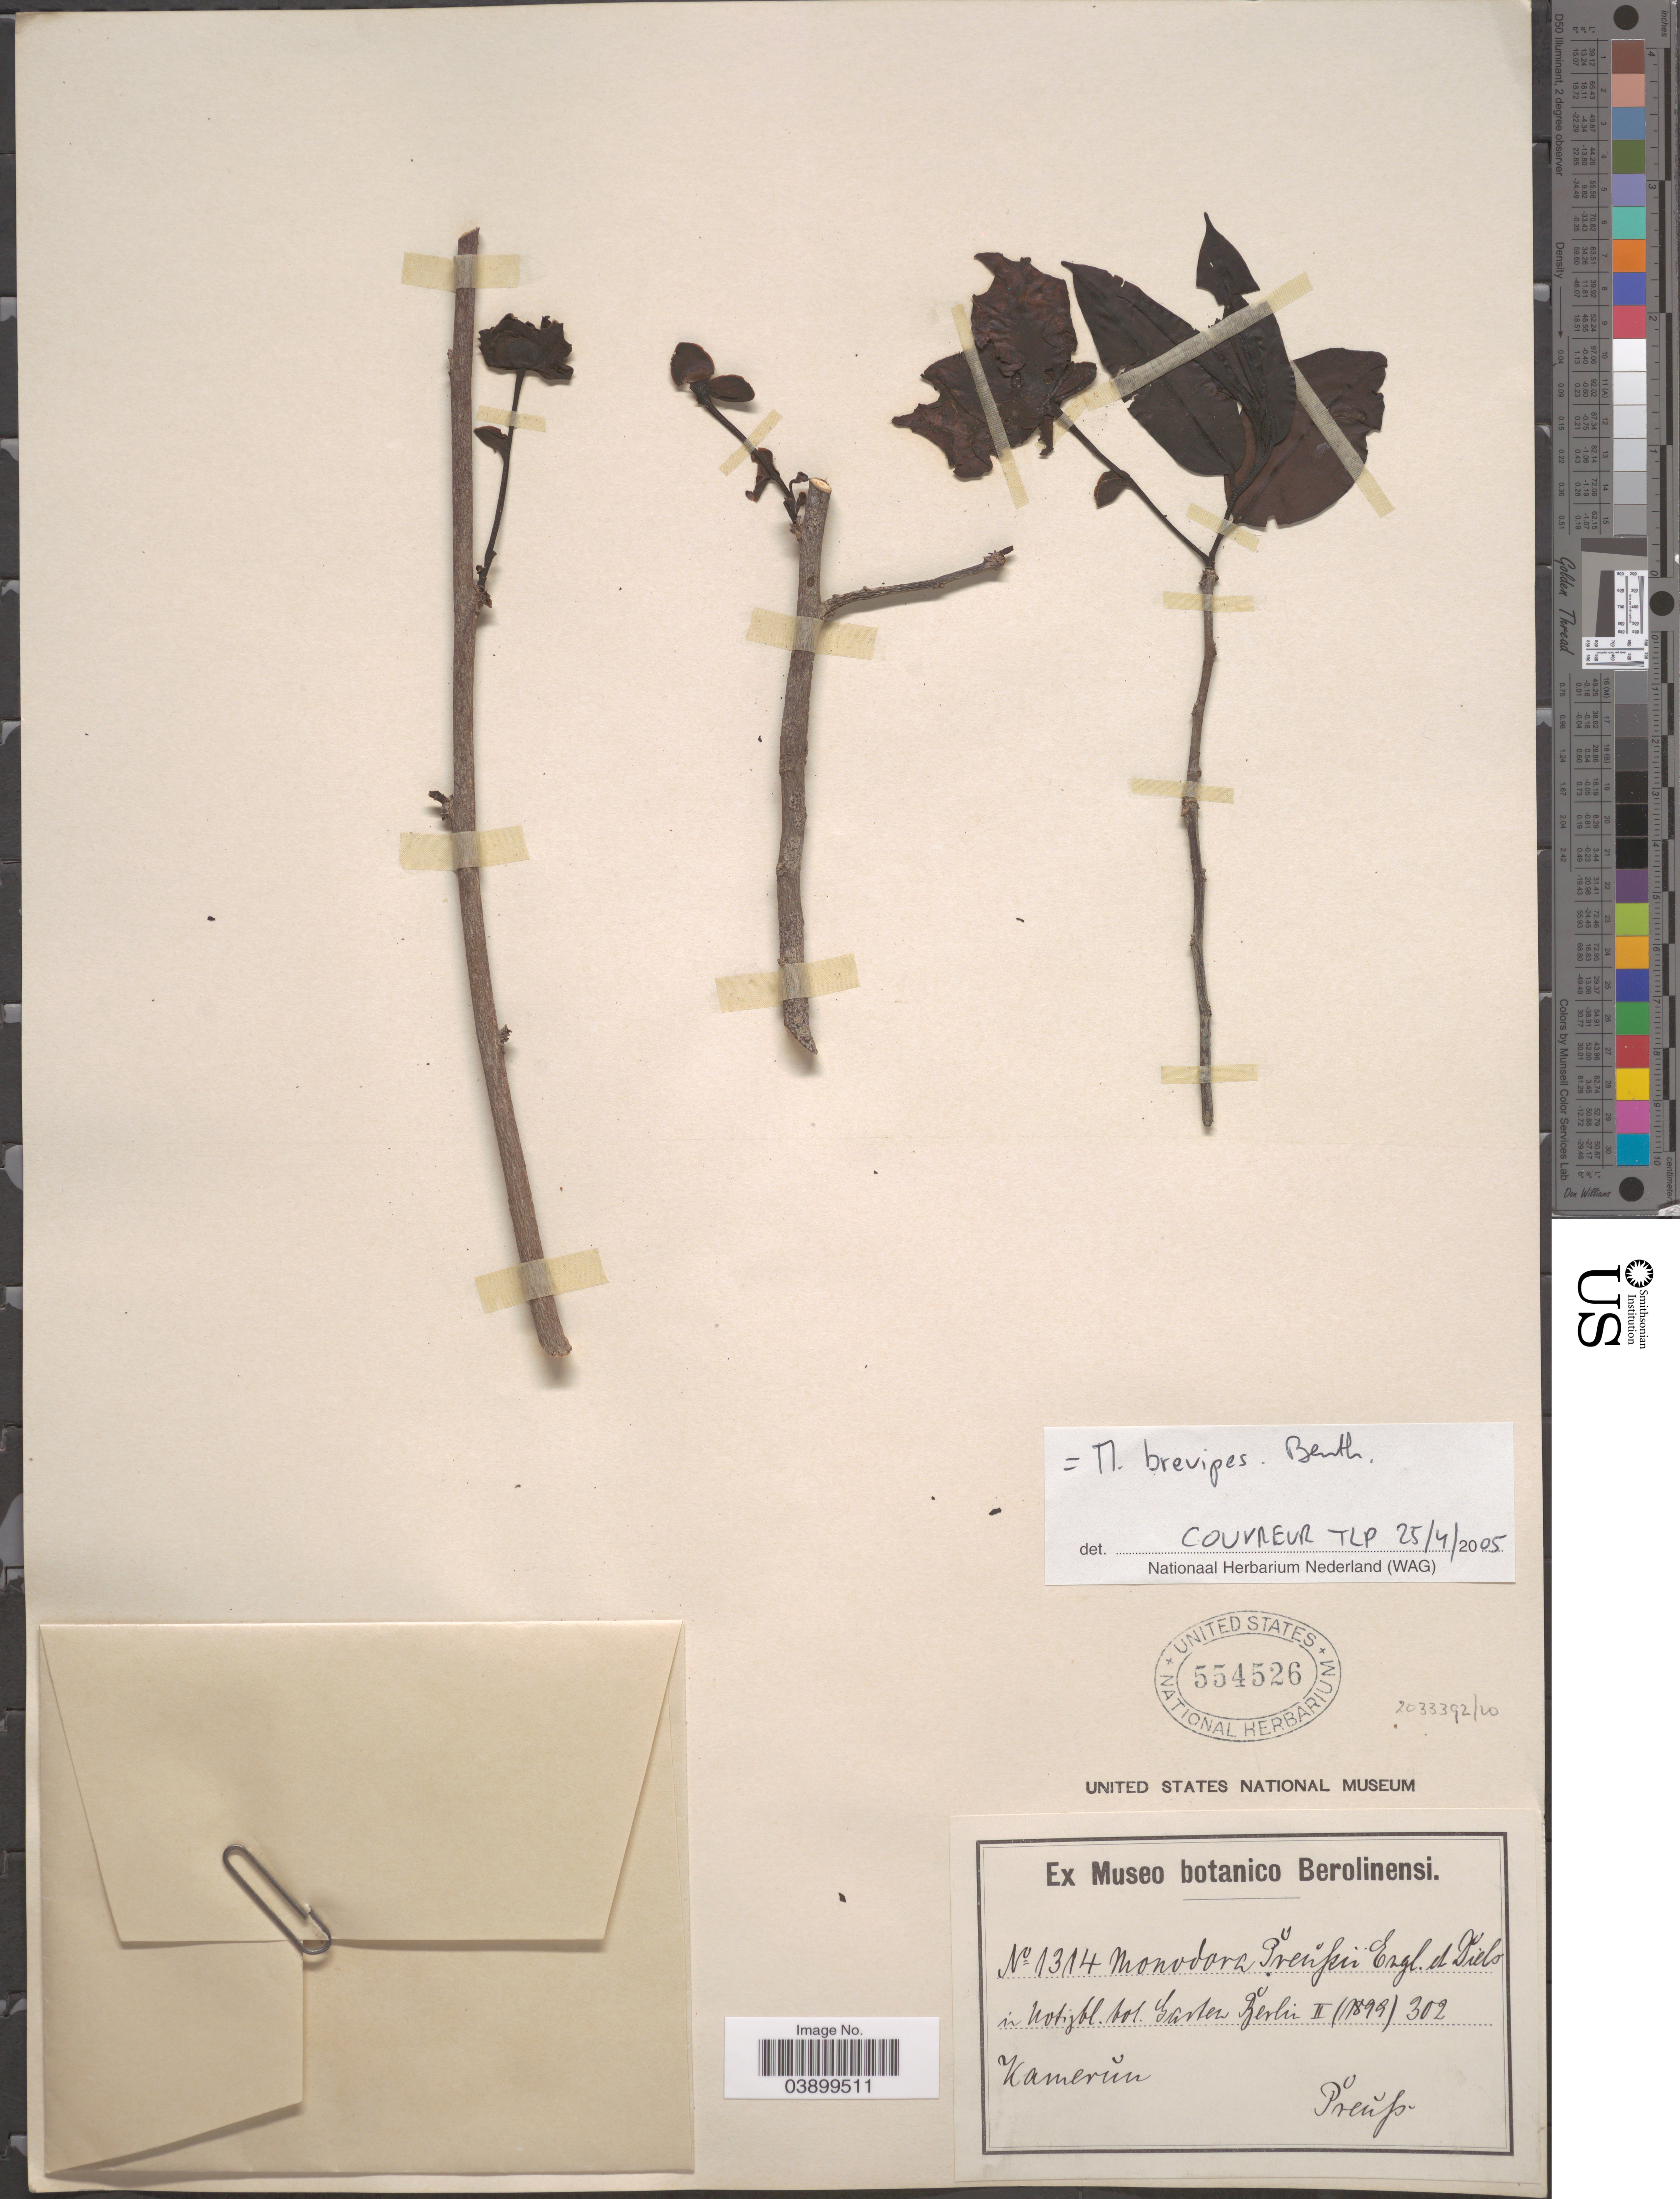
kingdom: Plantae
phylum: Tracheophyta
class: Magnoliopsida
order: Magnoliales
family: Annonaceae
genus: Monodora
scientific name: Monodora brevipes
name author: Benth.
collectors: Preuss.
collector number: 1314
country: Cameroon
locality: In Notigbl. bot.Garden Berlin II (1899) 302.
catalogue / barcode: US 554526